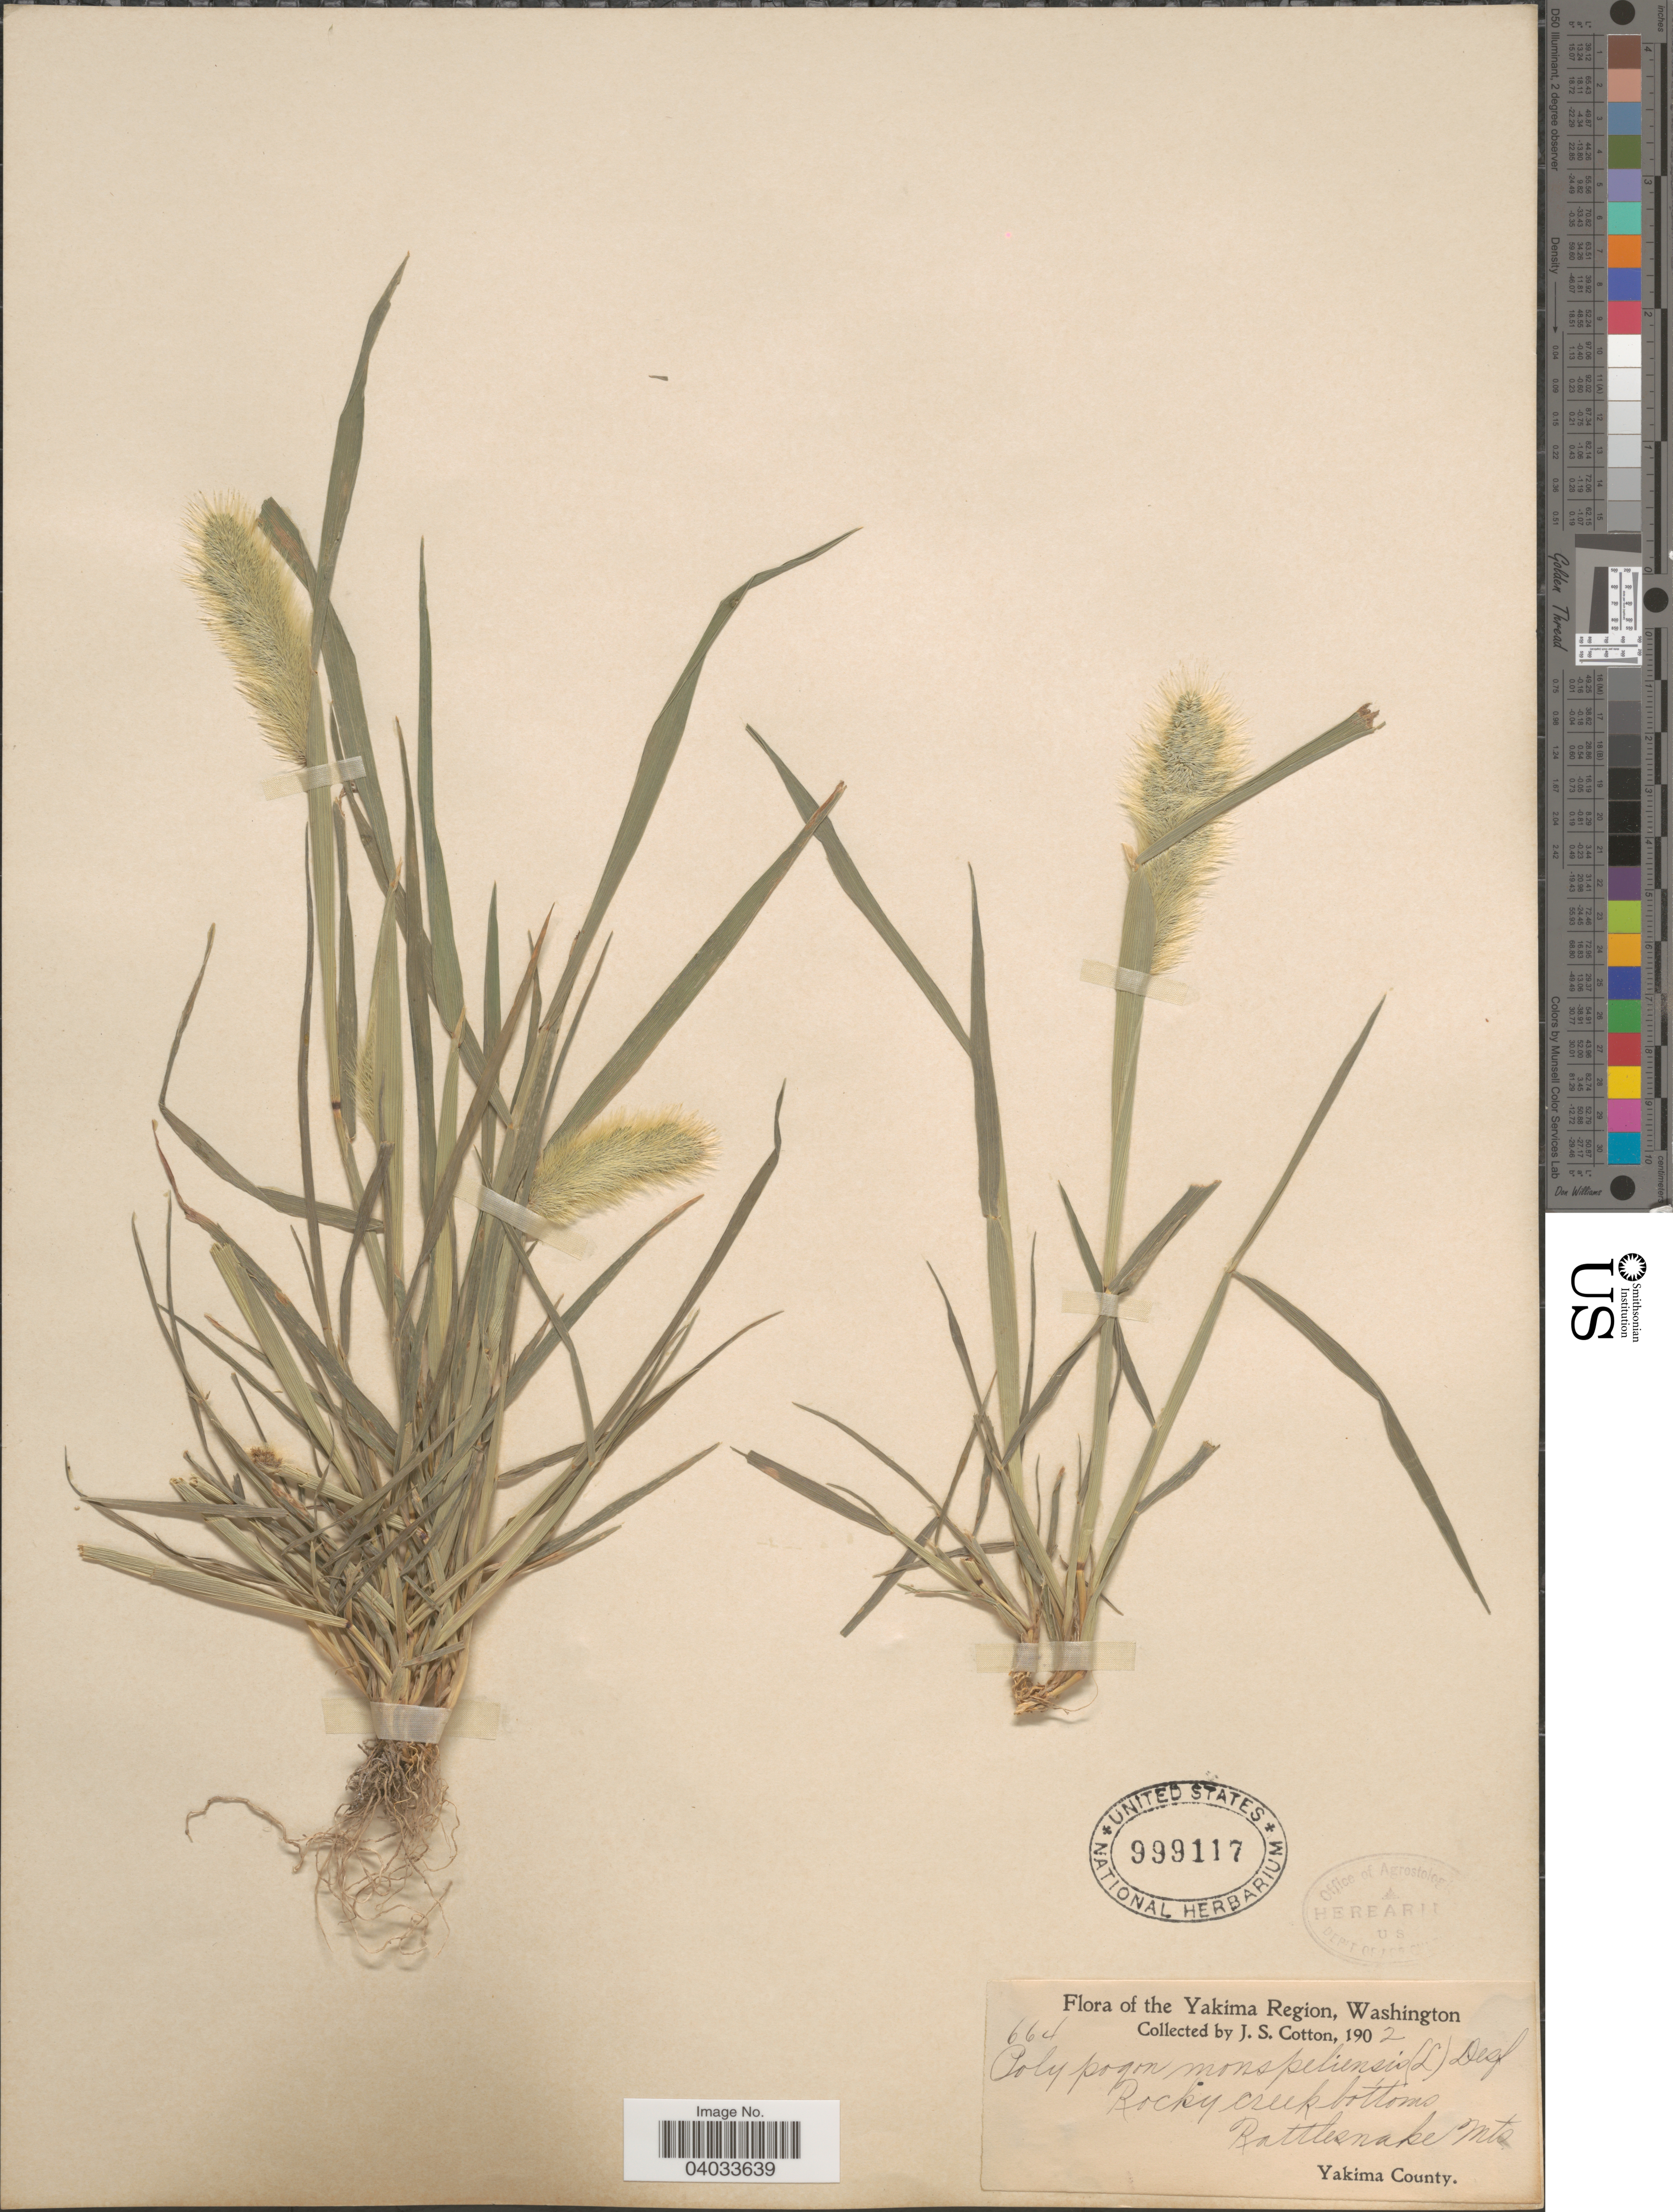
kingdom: Plantae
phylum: Tracheophyta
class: Liliopsida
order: Poales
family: Poaceae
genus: Polypogon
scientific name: Polypogon monspeliensis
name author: (L.) Desf.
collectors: J. S. Cotton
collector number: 664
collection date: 1902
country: United States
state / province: Washington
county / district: Yakima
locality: Yakima Region. Rocky creek bottoms. Rattlesnake Mts. Yakima County.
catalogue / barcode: US 999117